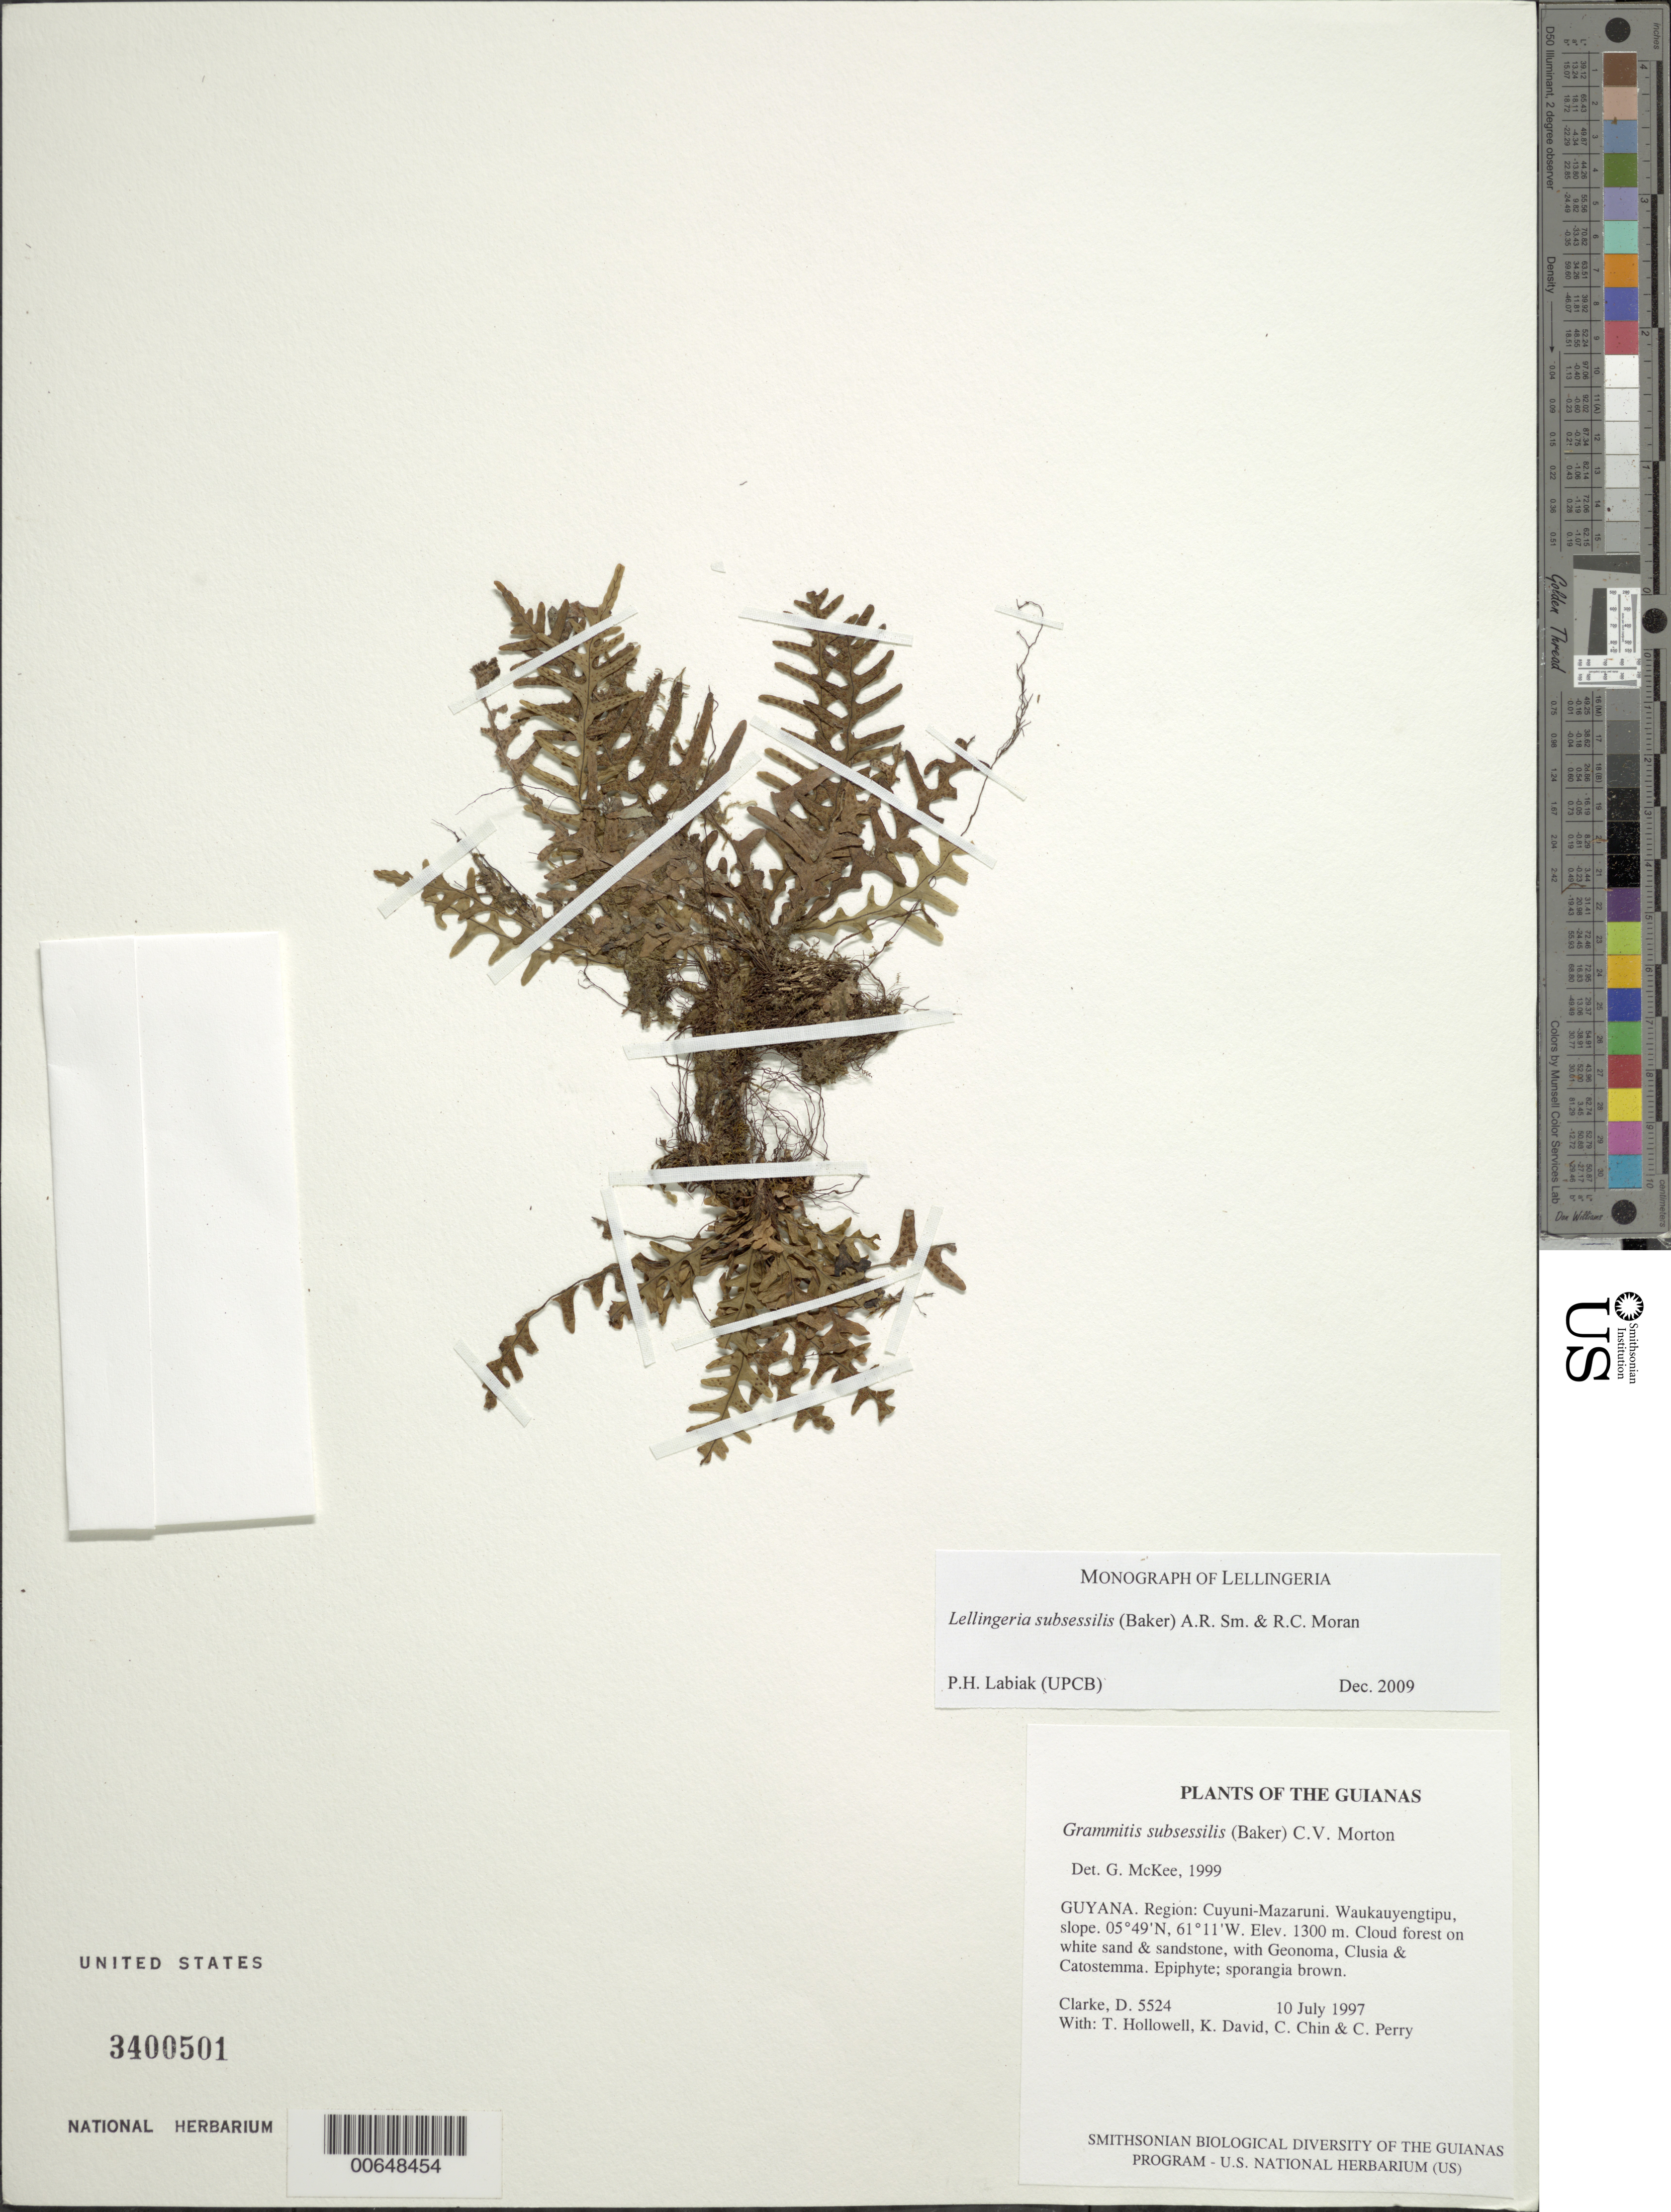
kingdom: Plantae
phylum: Tracheophyta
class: Polypodiopsida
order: Polypodiales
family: Polypodiaceae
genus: Lellingeria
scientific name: Lellingeria subsessilis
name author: (Baker) A.R. Sm. & R.C. Moran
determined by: Labiak, P. H.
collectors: H. D. Clarke, T. Hollowell, K. David, C. Chin & C. Perry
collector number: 5524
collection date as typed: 10 July 1997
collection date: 1997-07-10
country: Guyana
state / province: Cuyuni-Mazaruni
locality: Waukauyengtipu, slope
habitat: Cloud forest on white sand & sandstone, with Geonoma, Clusia & Catostemma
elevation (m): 1300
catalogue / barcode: US 3400501